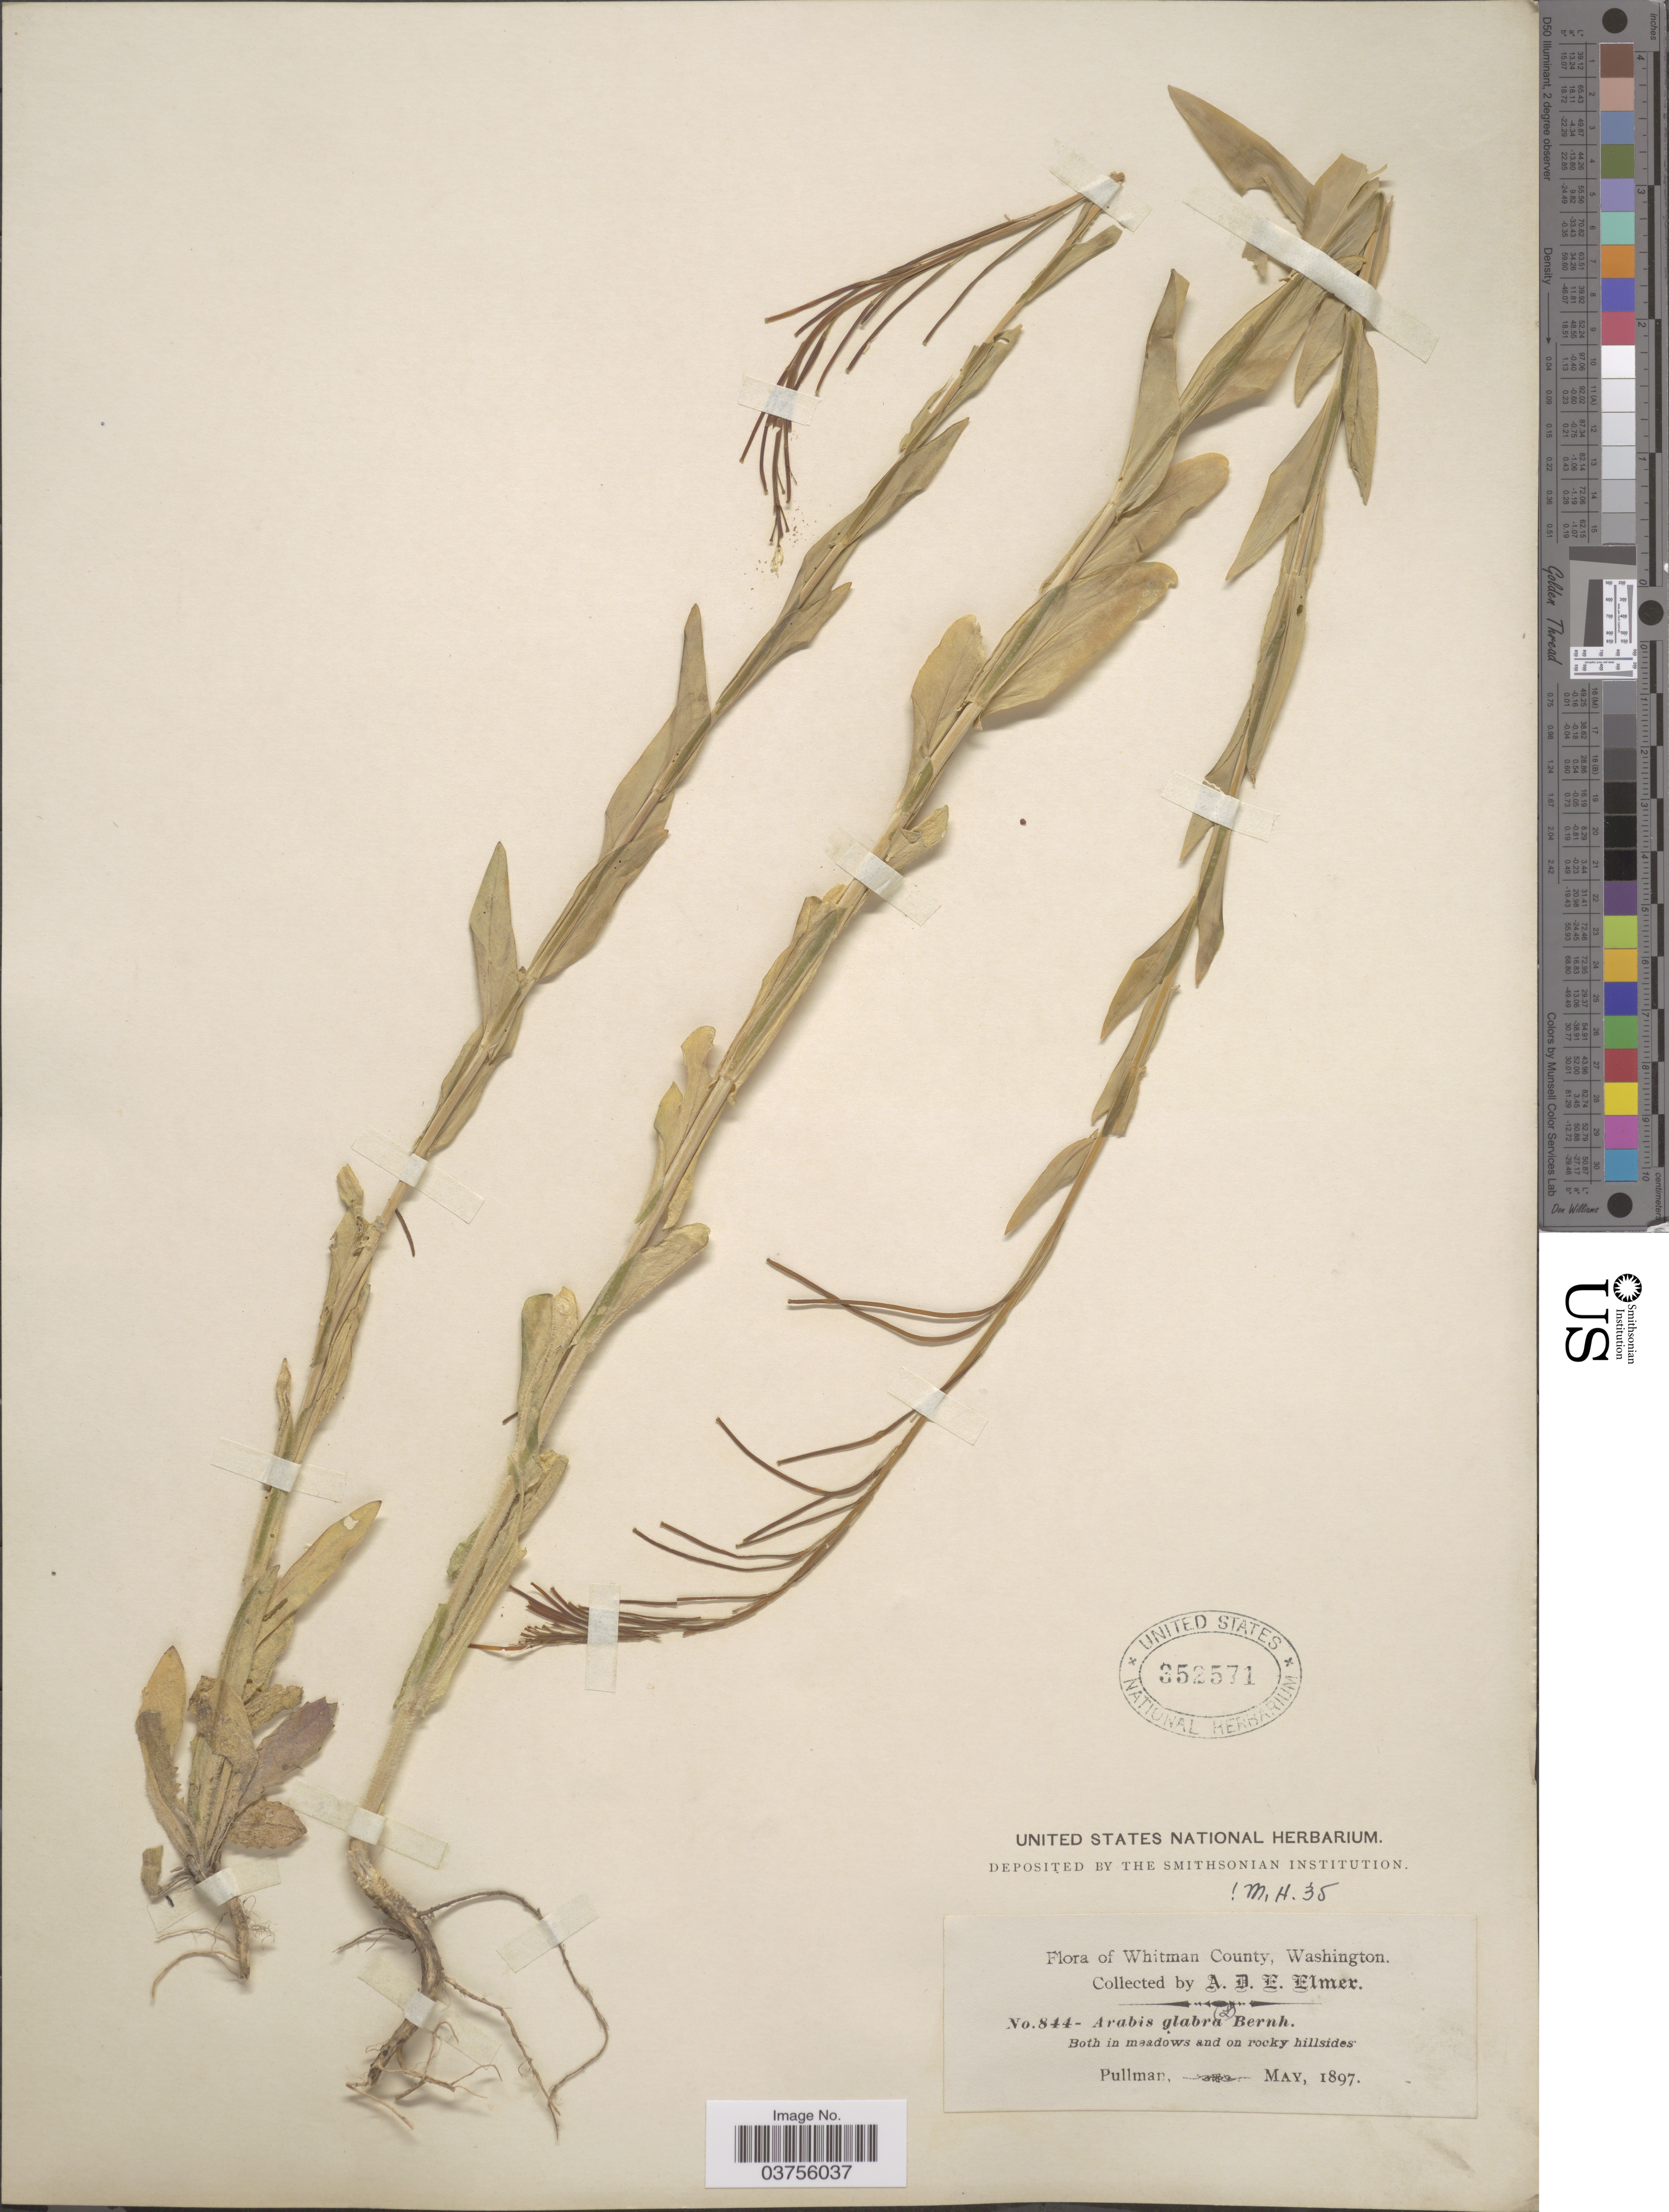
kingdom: Plantae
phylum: Tracheophyta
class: Magnoliopsida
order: Brassicales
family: Brassicaceae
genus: Turritis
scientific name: Turritis glabra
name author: L.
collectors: A. D. E. Elmer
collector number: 844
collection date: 1897-05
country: United States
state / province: Washington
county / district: Whitman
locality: Whitman County. Both in meadows and on rocky hillsides. Pullman.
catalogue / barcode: US 352571